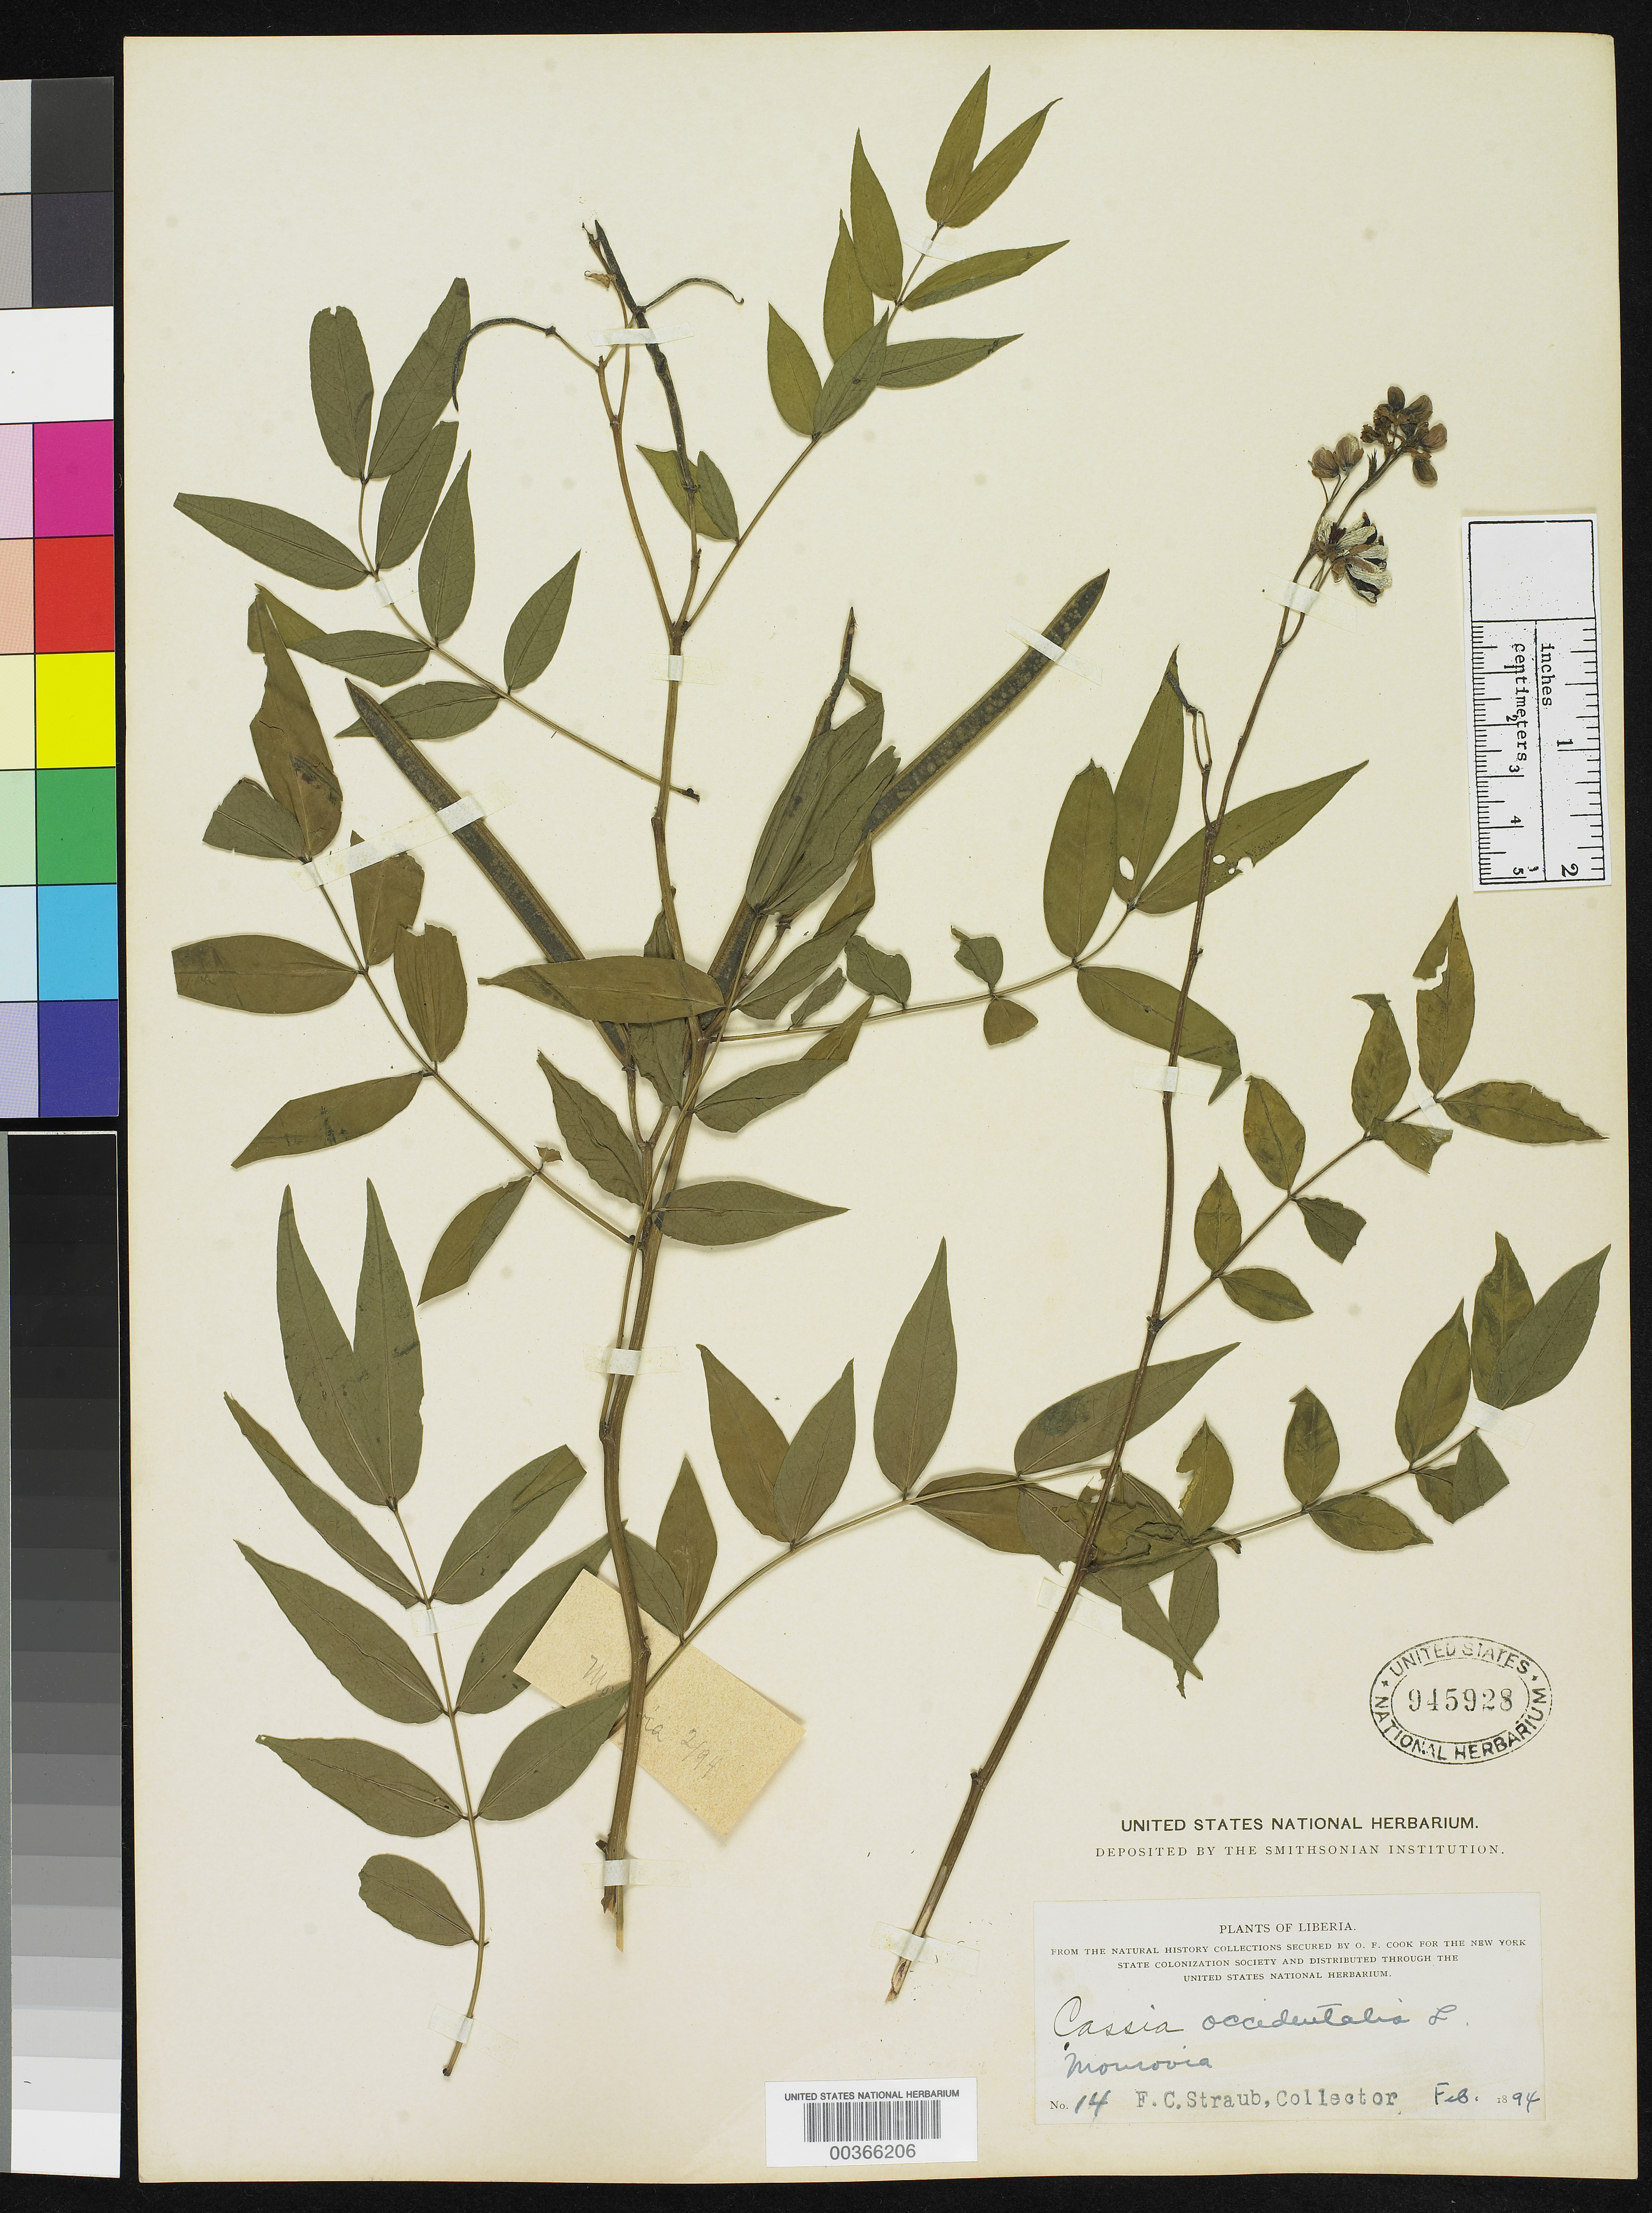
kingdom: Plantae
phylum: Tracheophyta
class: Magnoliopsida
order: Fabales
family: Fabaceae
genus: Senna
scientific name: Senna occidentalis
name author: (L.) Link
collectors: F. Straub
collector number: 14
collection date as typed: Feb 1894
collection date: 1894-02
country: Liberia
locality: Monrovia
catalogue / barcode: US 945928